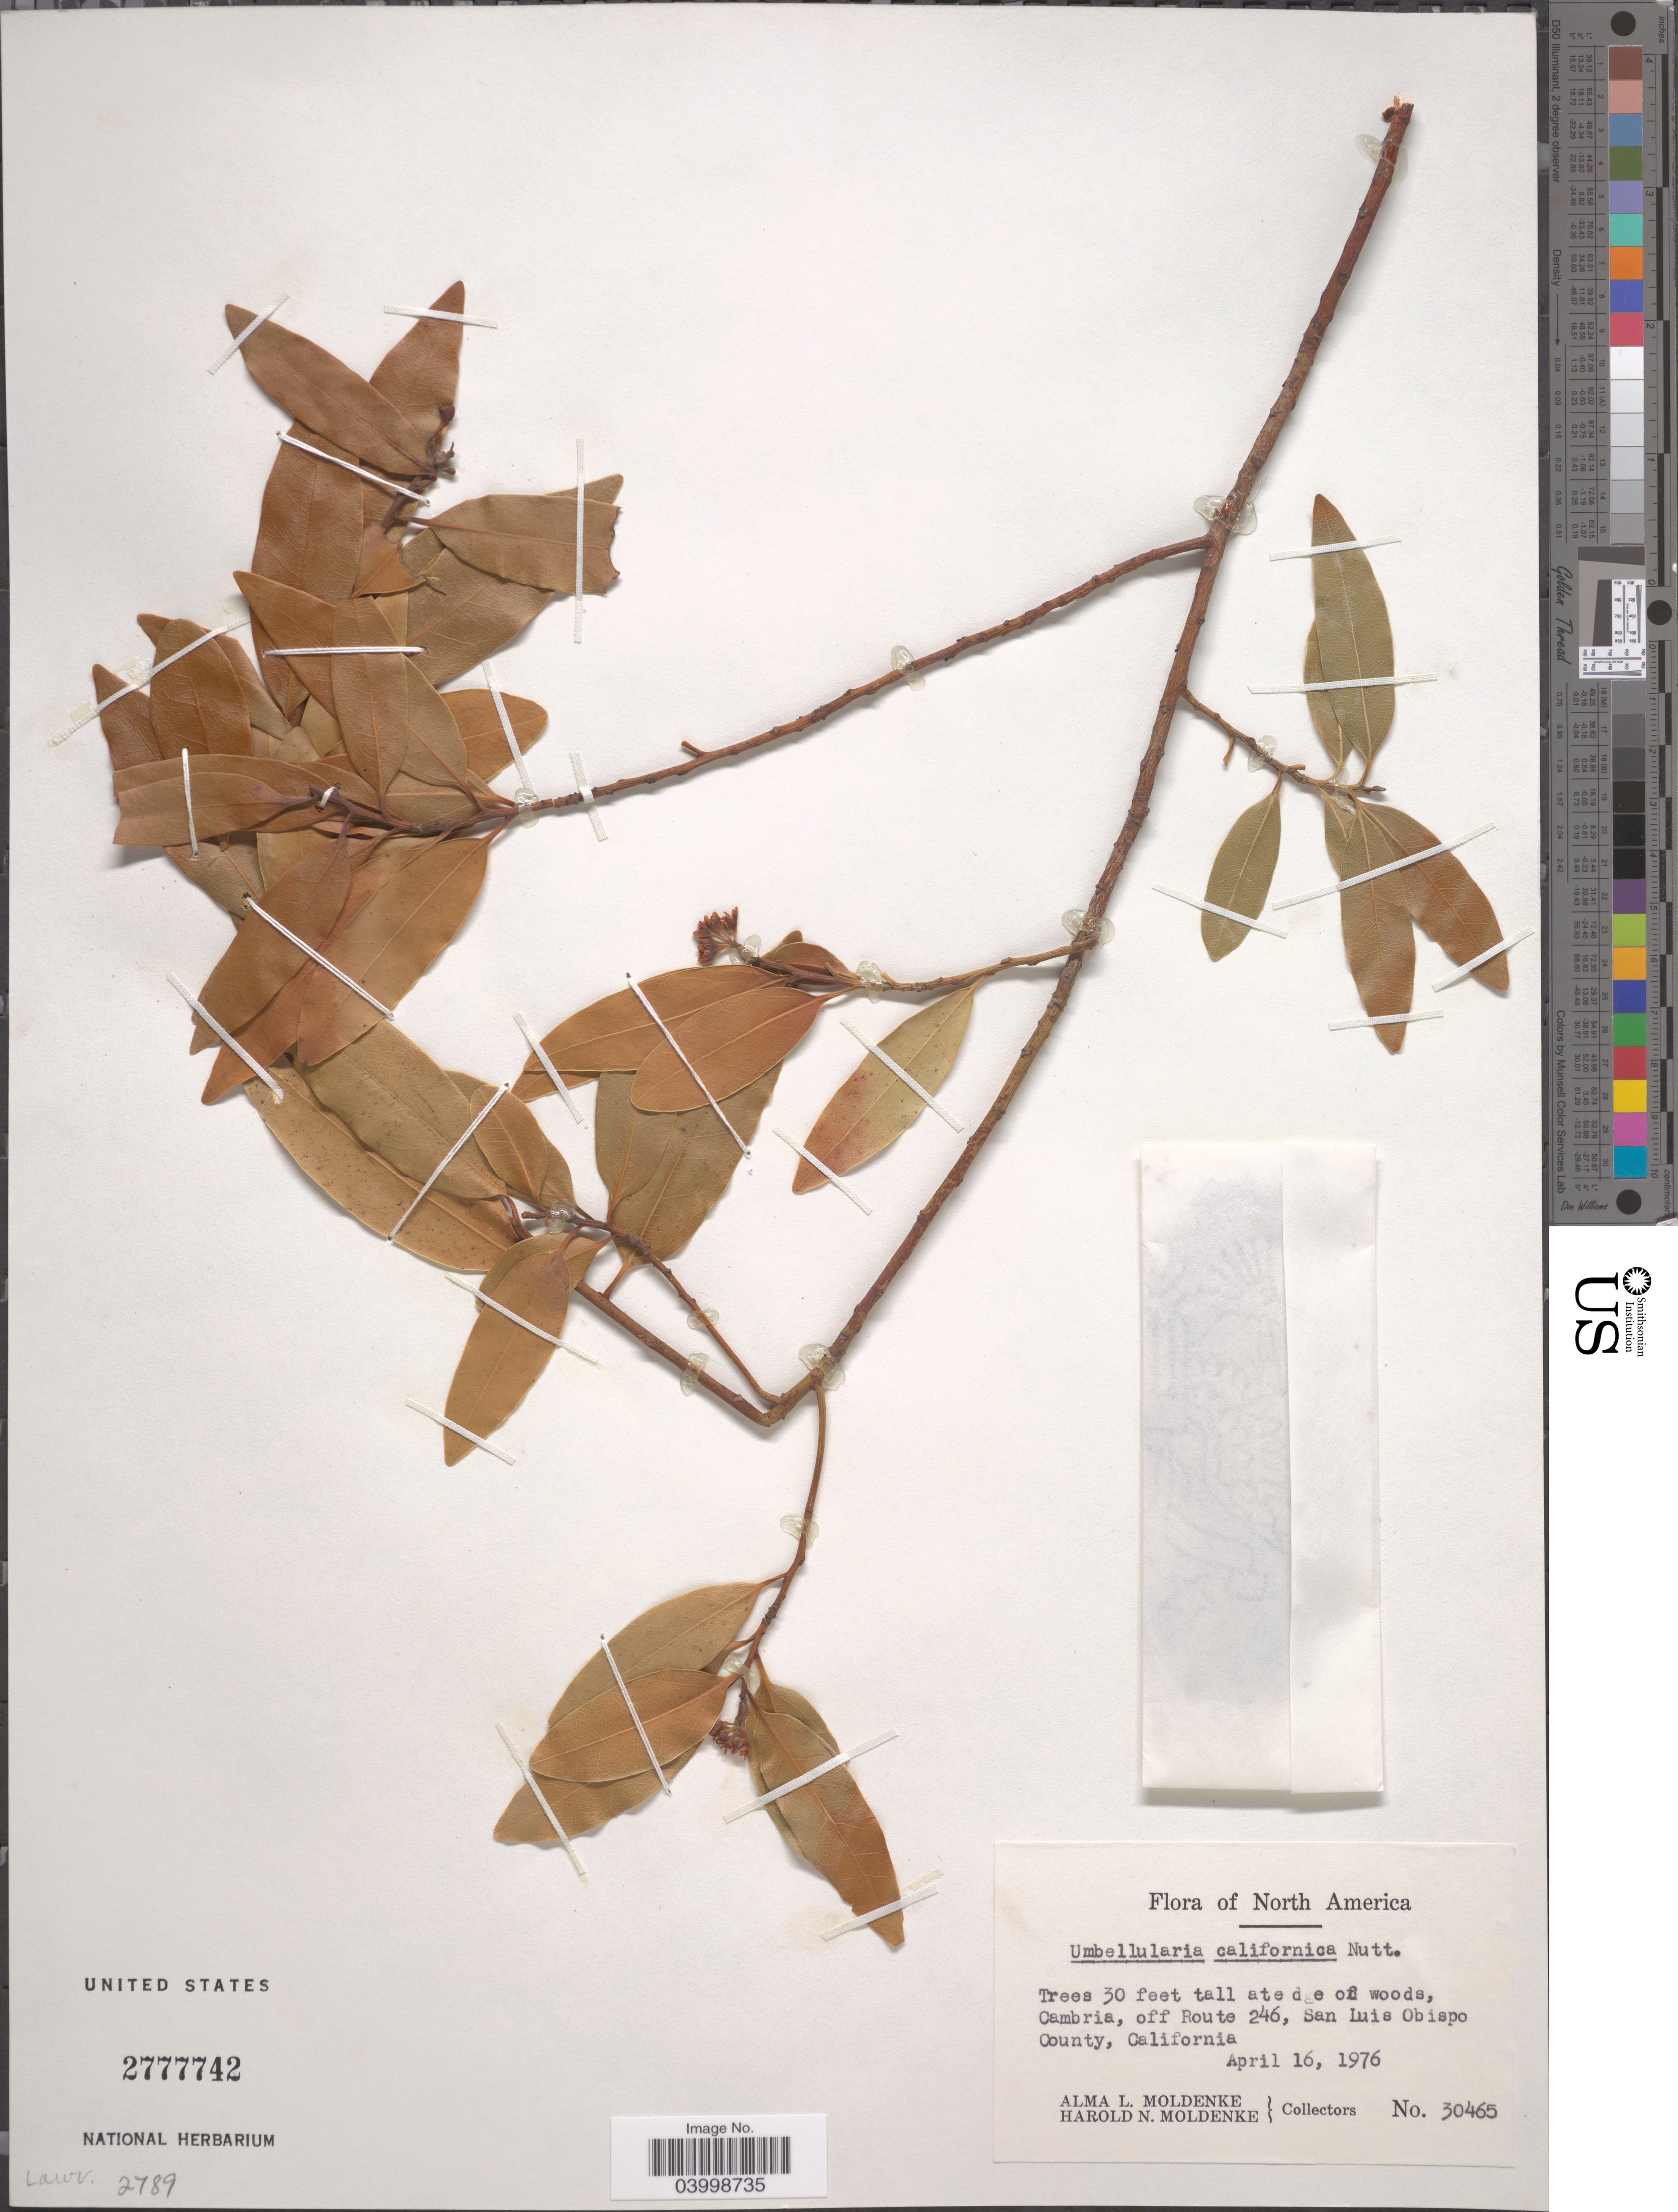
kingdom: Plantae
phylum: Tracheophyta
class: Magnoliopsida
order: Laurales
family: Lauraceae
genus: Umbellularia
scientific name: Umbellularia californica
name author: (Hook. & Arn.) Nutt.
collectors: A. L. Moldenke & H. N. Moldenke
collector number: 30465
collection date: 1976-04-16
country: United States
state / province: California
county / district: San Luis Obispo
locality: At edge of woods, Cambria, off Route 246, San Luis Obispo County.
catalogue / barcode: US 2777742